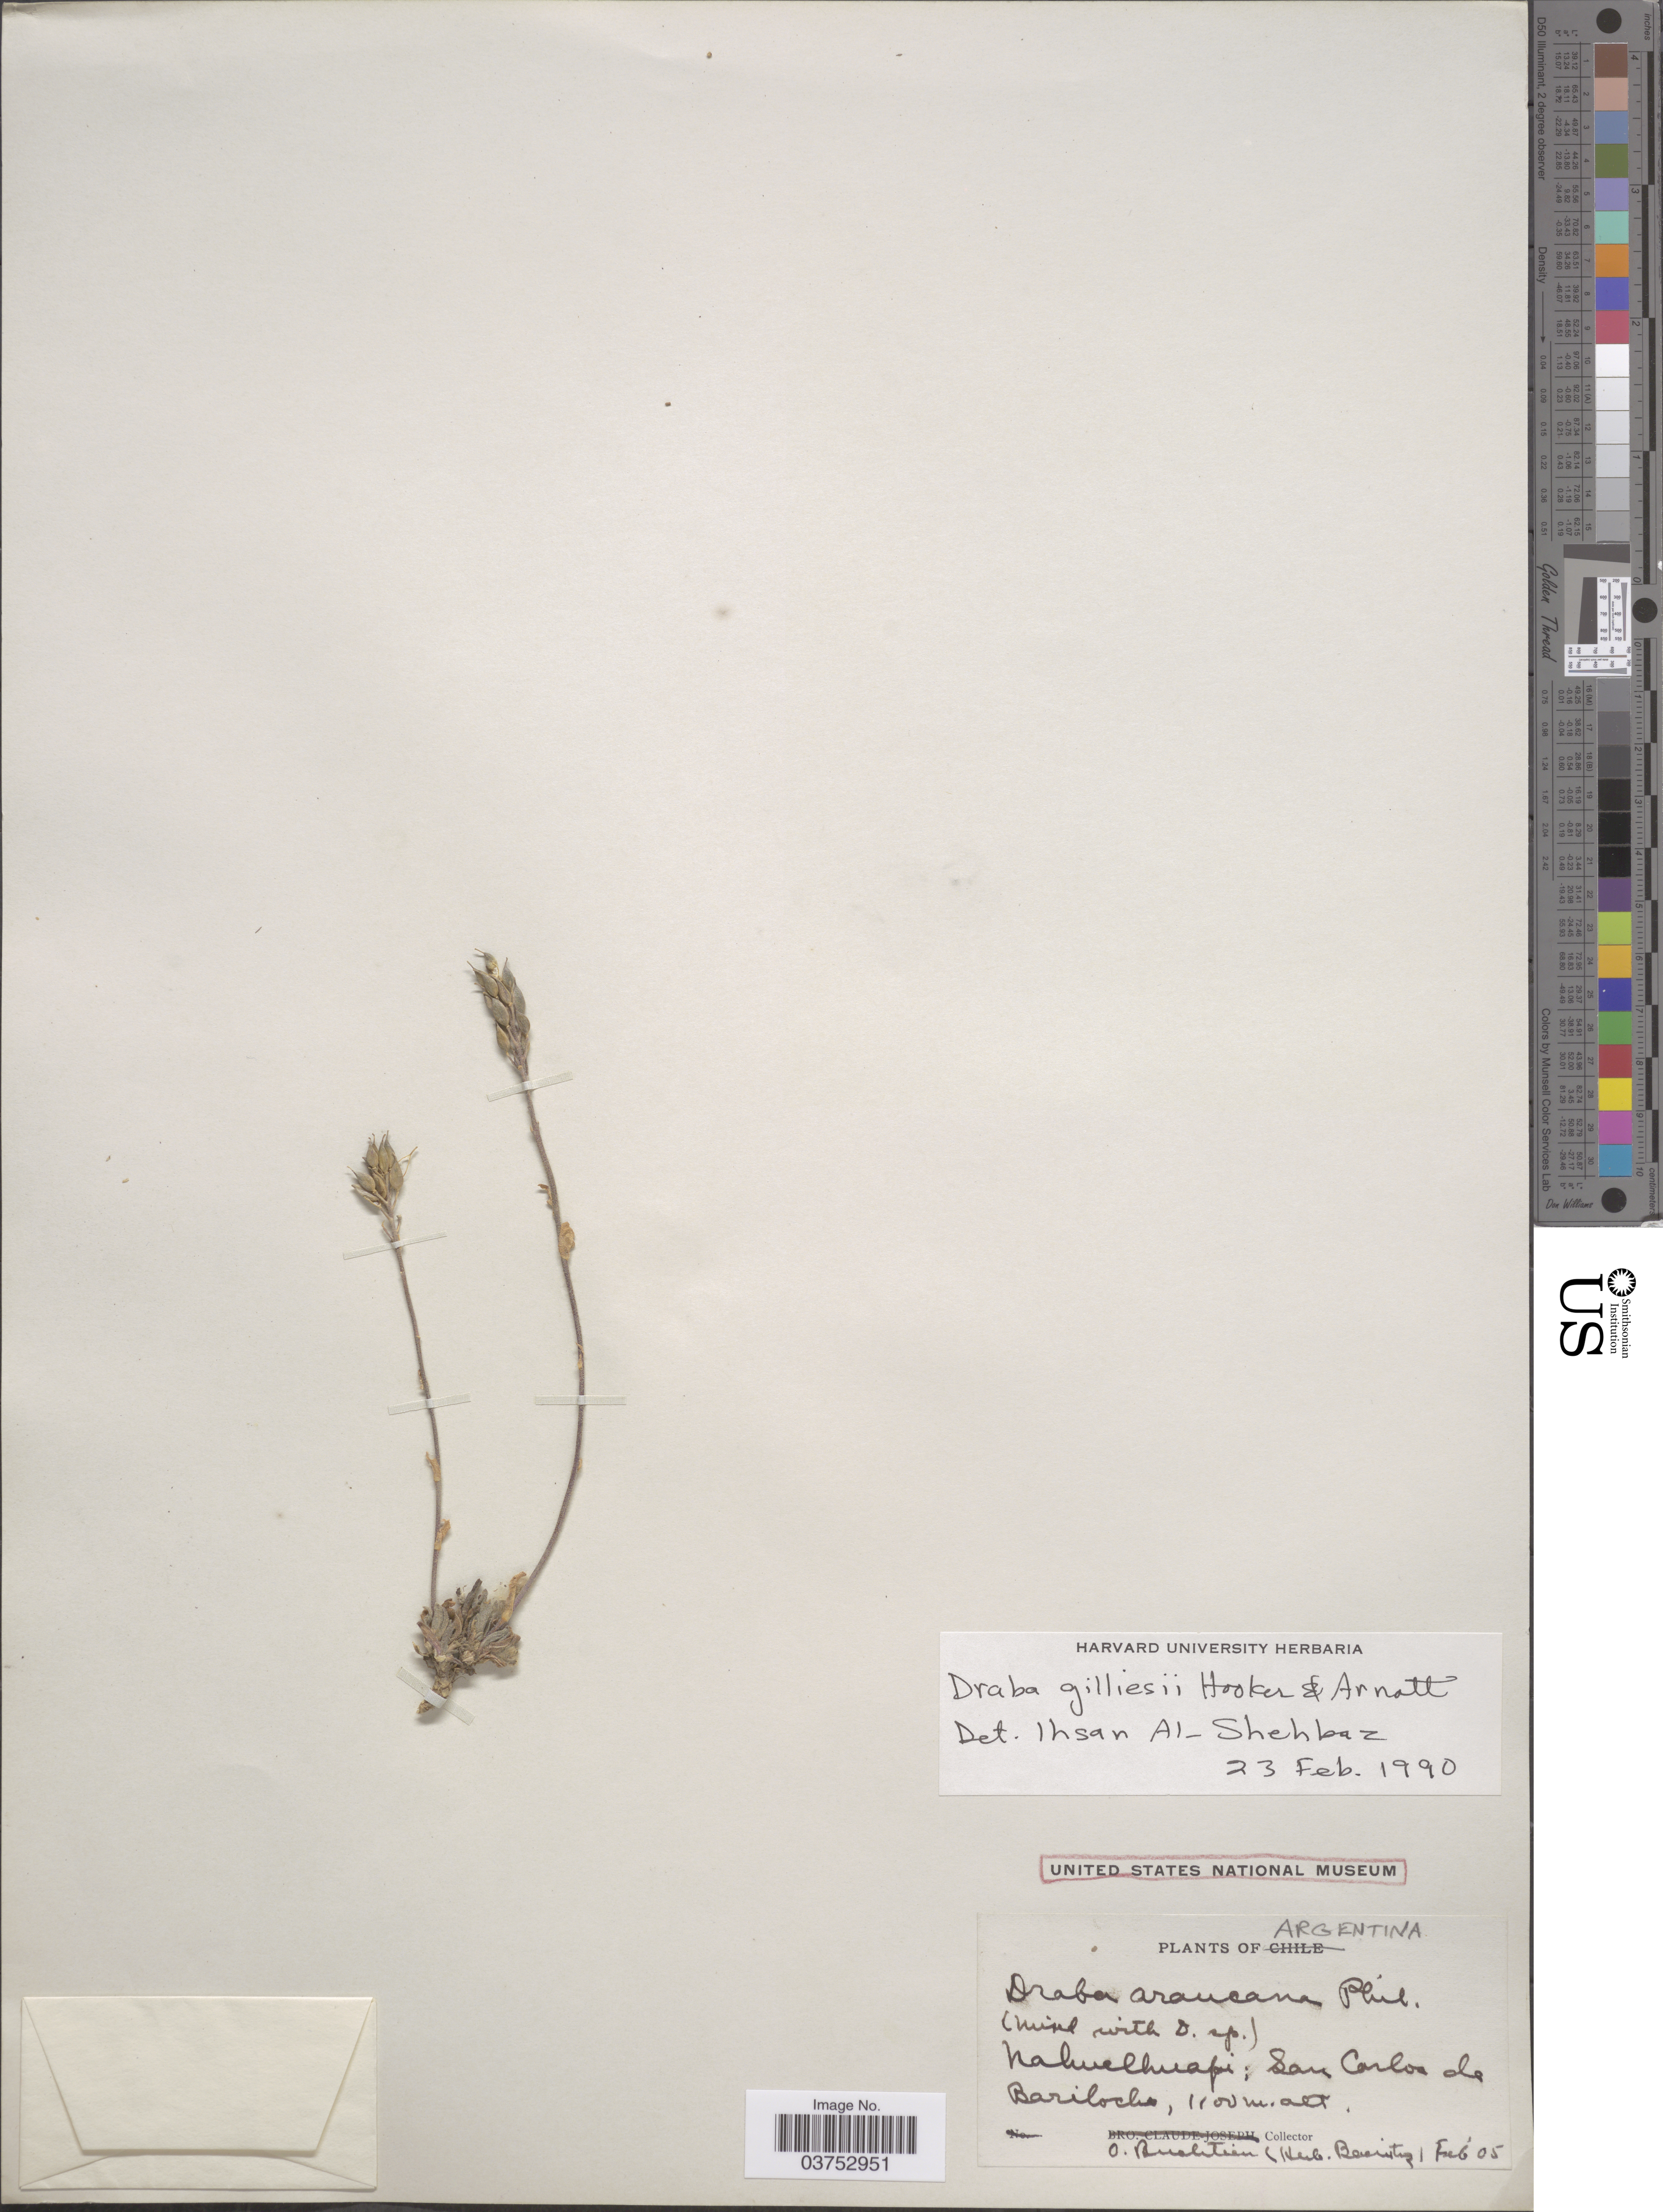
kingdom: Plantae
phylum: Tracheophyta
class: Magnoliopsida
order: Brassicales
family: Brassicaceae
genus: Draba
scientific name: Draba gilliesii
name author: Hook. & Arn.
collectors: O. Buchtien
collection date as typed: Transcribed d/m/y: 1/2/5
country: Argentina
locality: Nahuelhuapi: San Carlos de Bariloche.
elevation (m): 1100